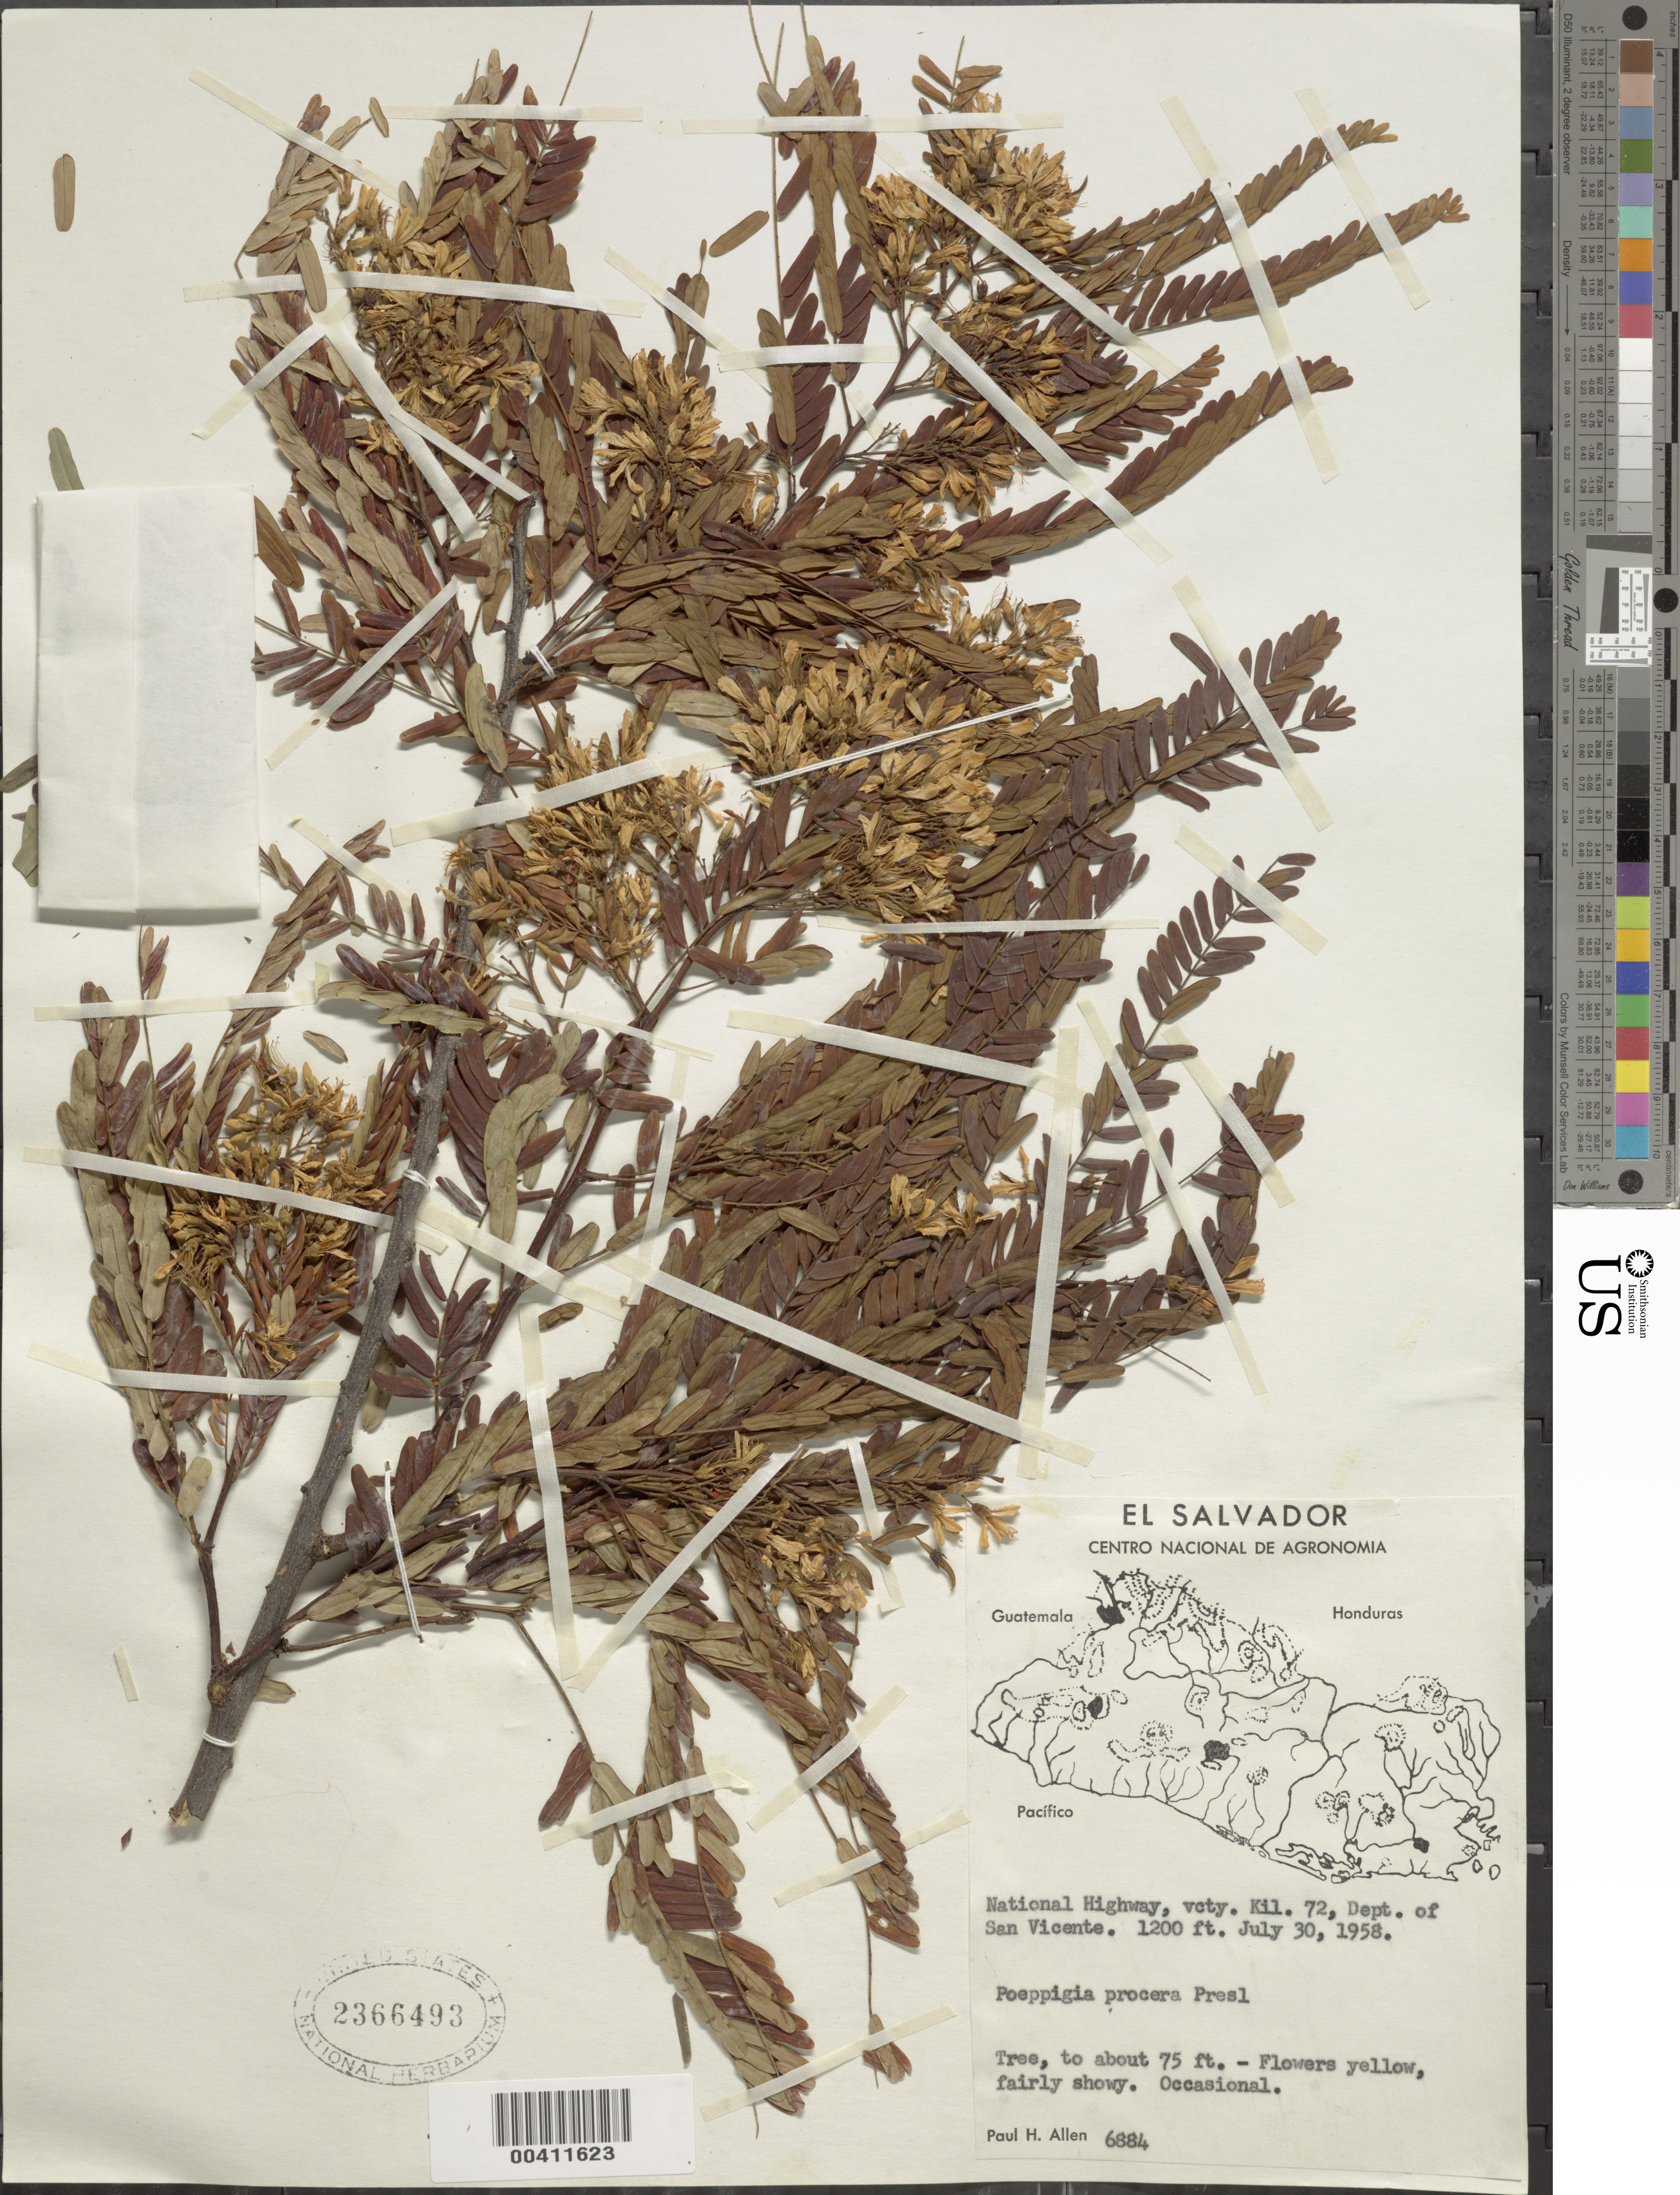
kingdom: Plantae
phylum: Tracheophyta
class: Magnoliopsida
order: Fabales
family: Fabaceae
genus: Poeppigia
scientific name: Poeppigia procera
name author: C. Presl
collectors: P. H. Allen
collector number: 6884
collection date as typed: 30 Jul 1958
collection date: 1958-07-30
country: El Salvador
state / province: San Vincente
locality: Nat'l hwy, km 72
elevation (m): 366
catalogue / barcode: US 2366493